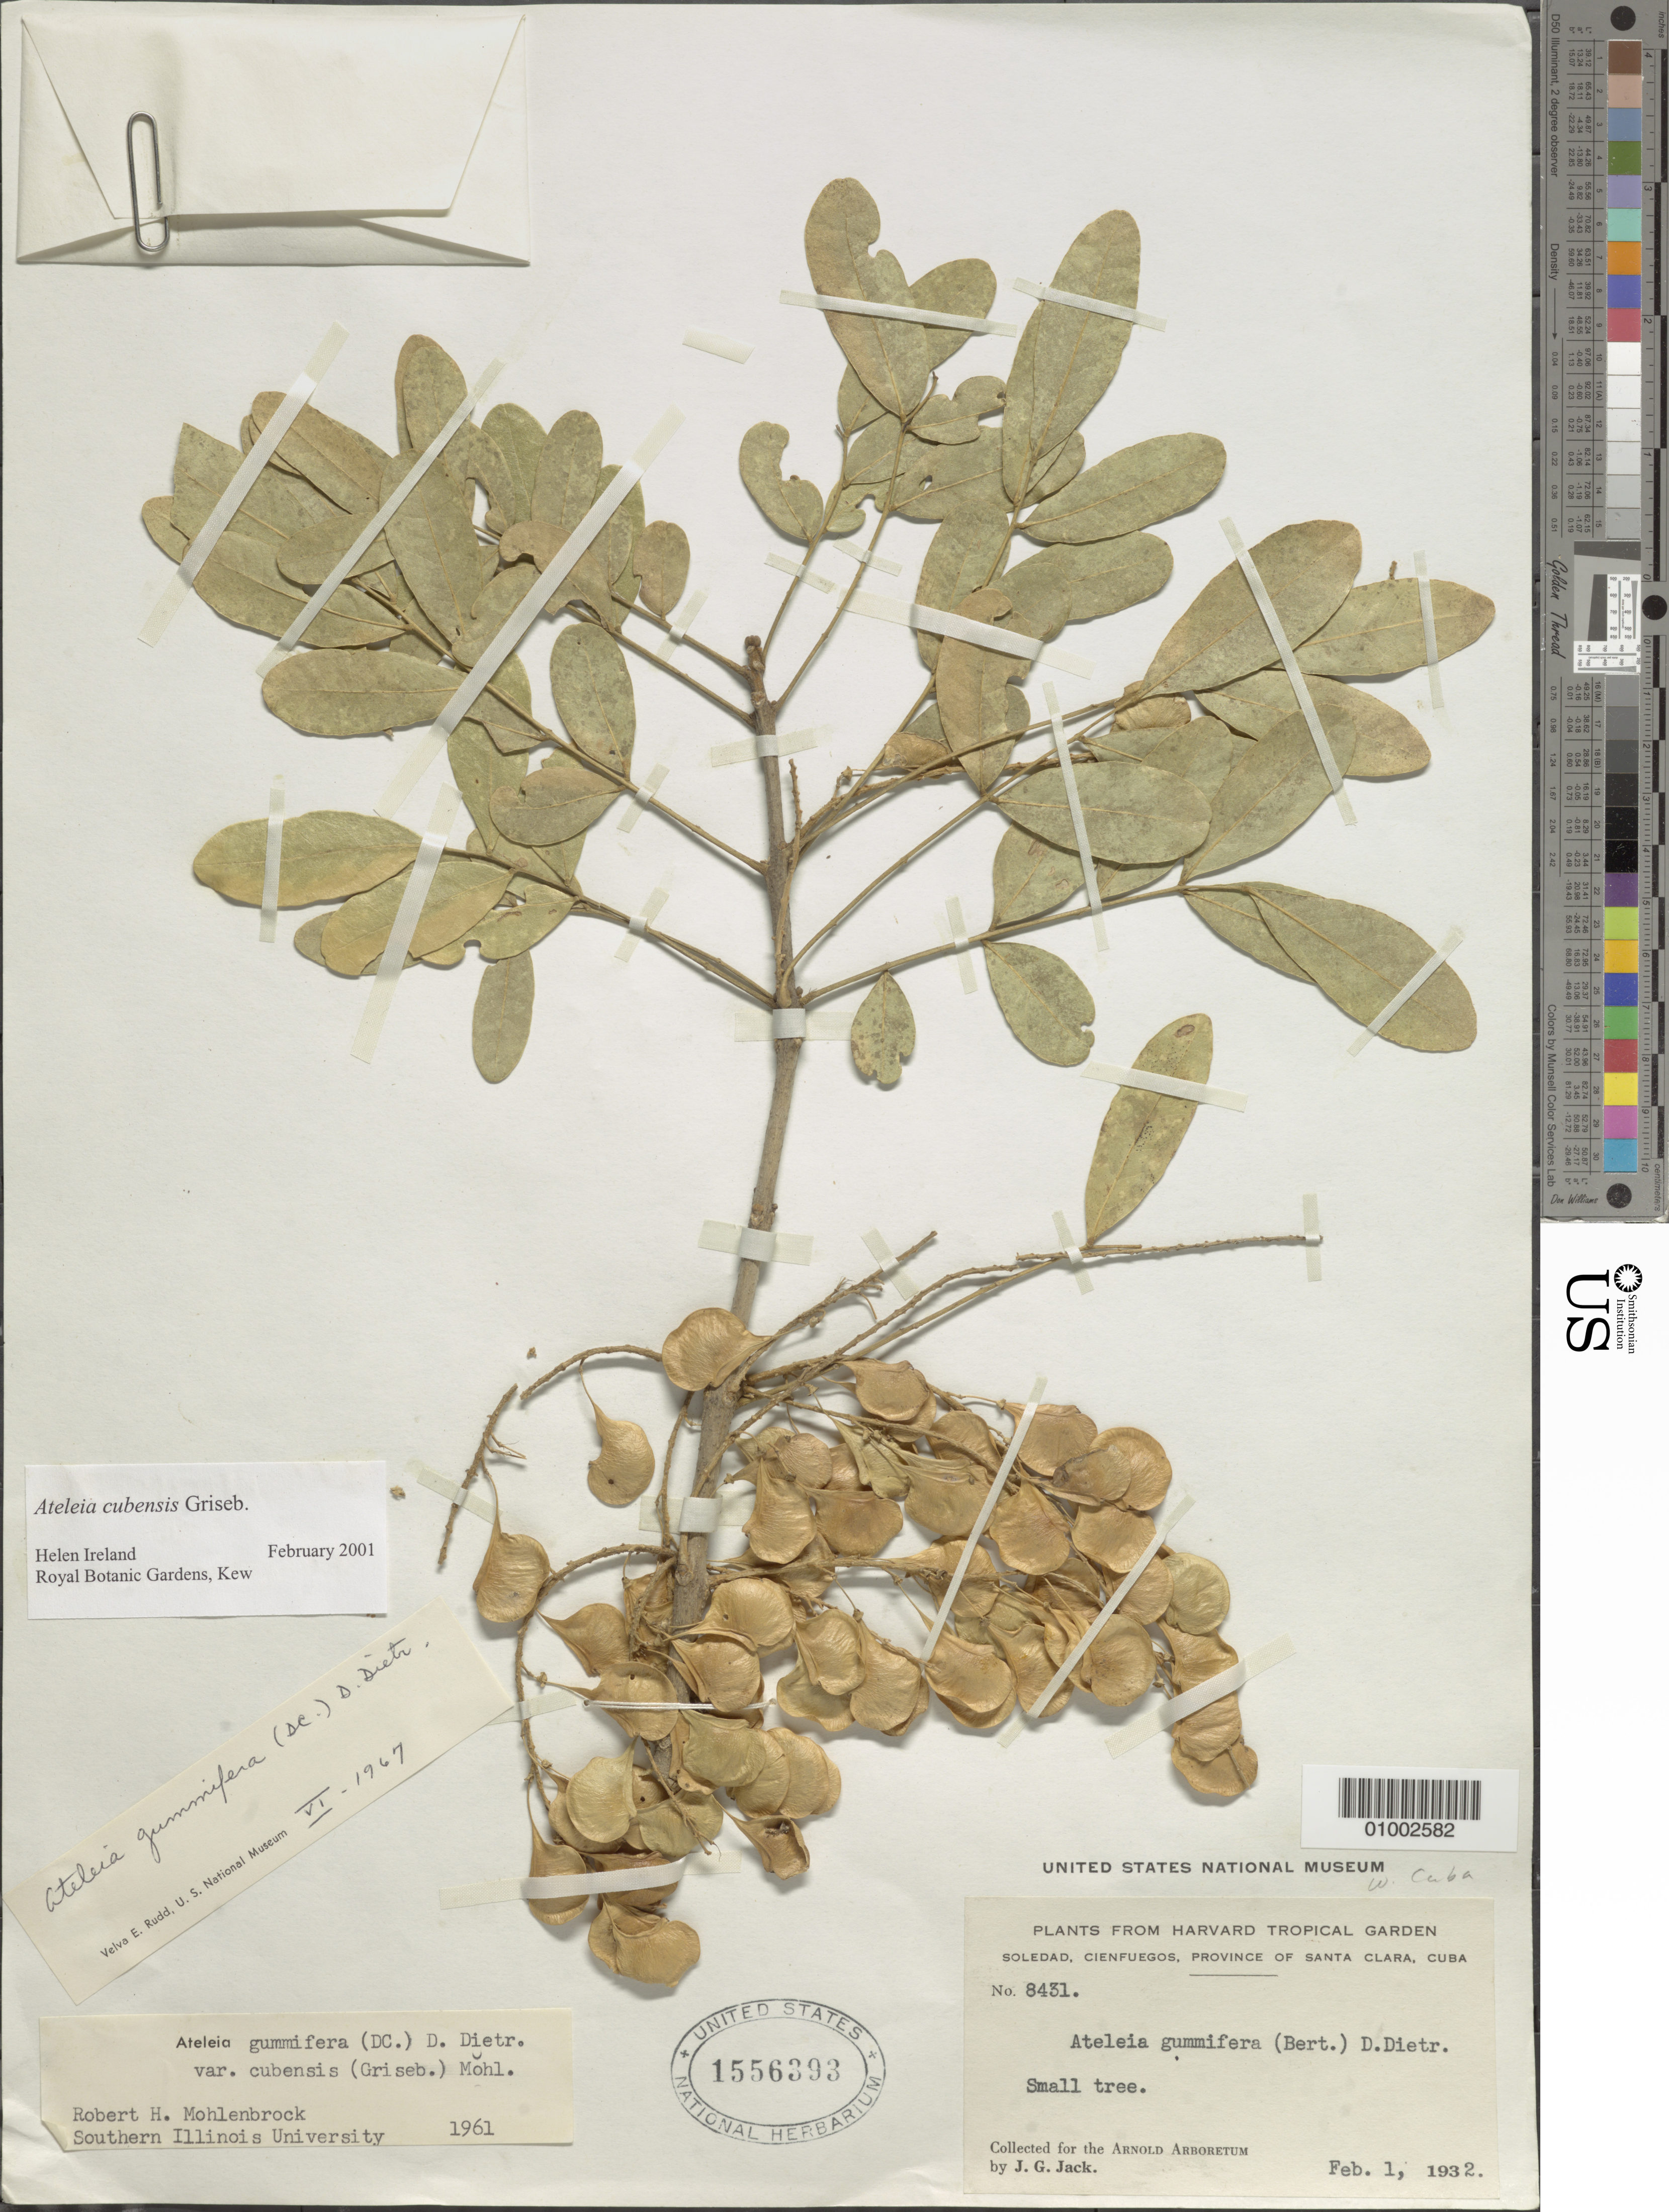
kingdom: Plantae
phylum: Tracheophyta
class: Magnoliopsida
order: Fabales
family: Fabaceae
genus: Ateleia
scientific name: Ateleia gummifera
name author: (Bertero ex DC.) D. Dietr.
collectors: J. G. Jack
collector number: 8431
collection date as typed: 01 Feb 1932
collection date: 1932-02-01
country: Cuba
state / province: Cienfuegos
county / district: Santa Clara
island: Cuba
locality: Soledad, Cienfuegos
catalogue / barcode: US 1556393